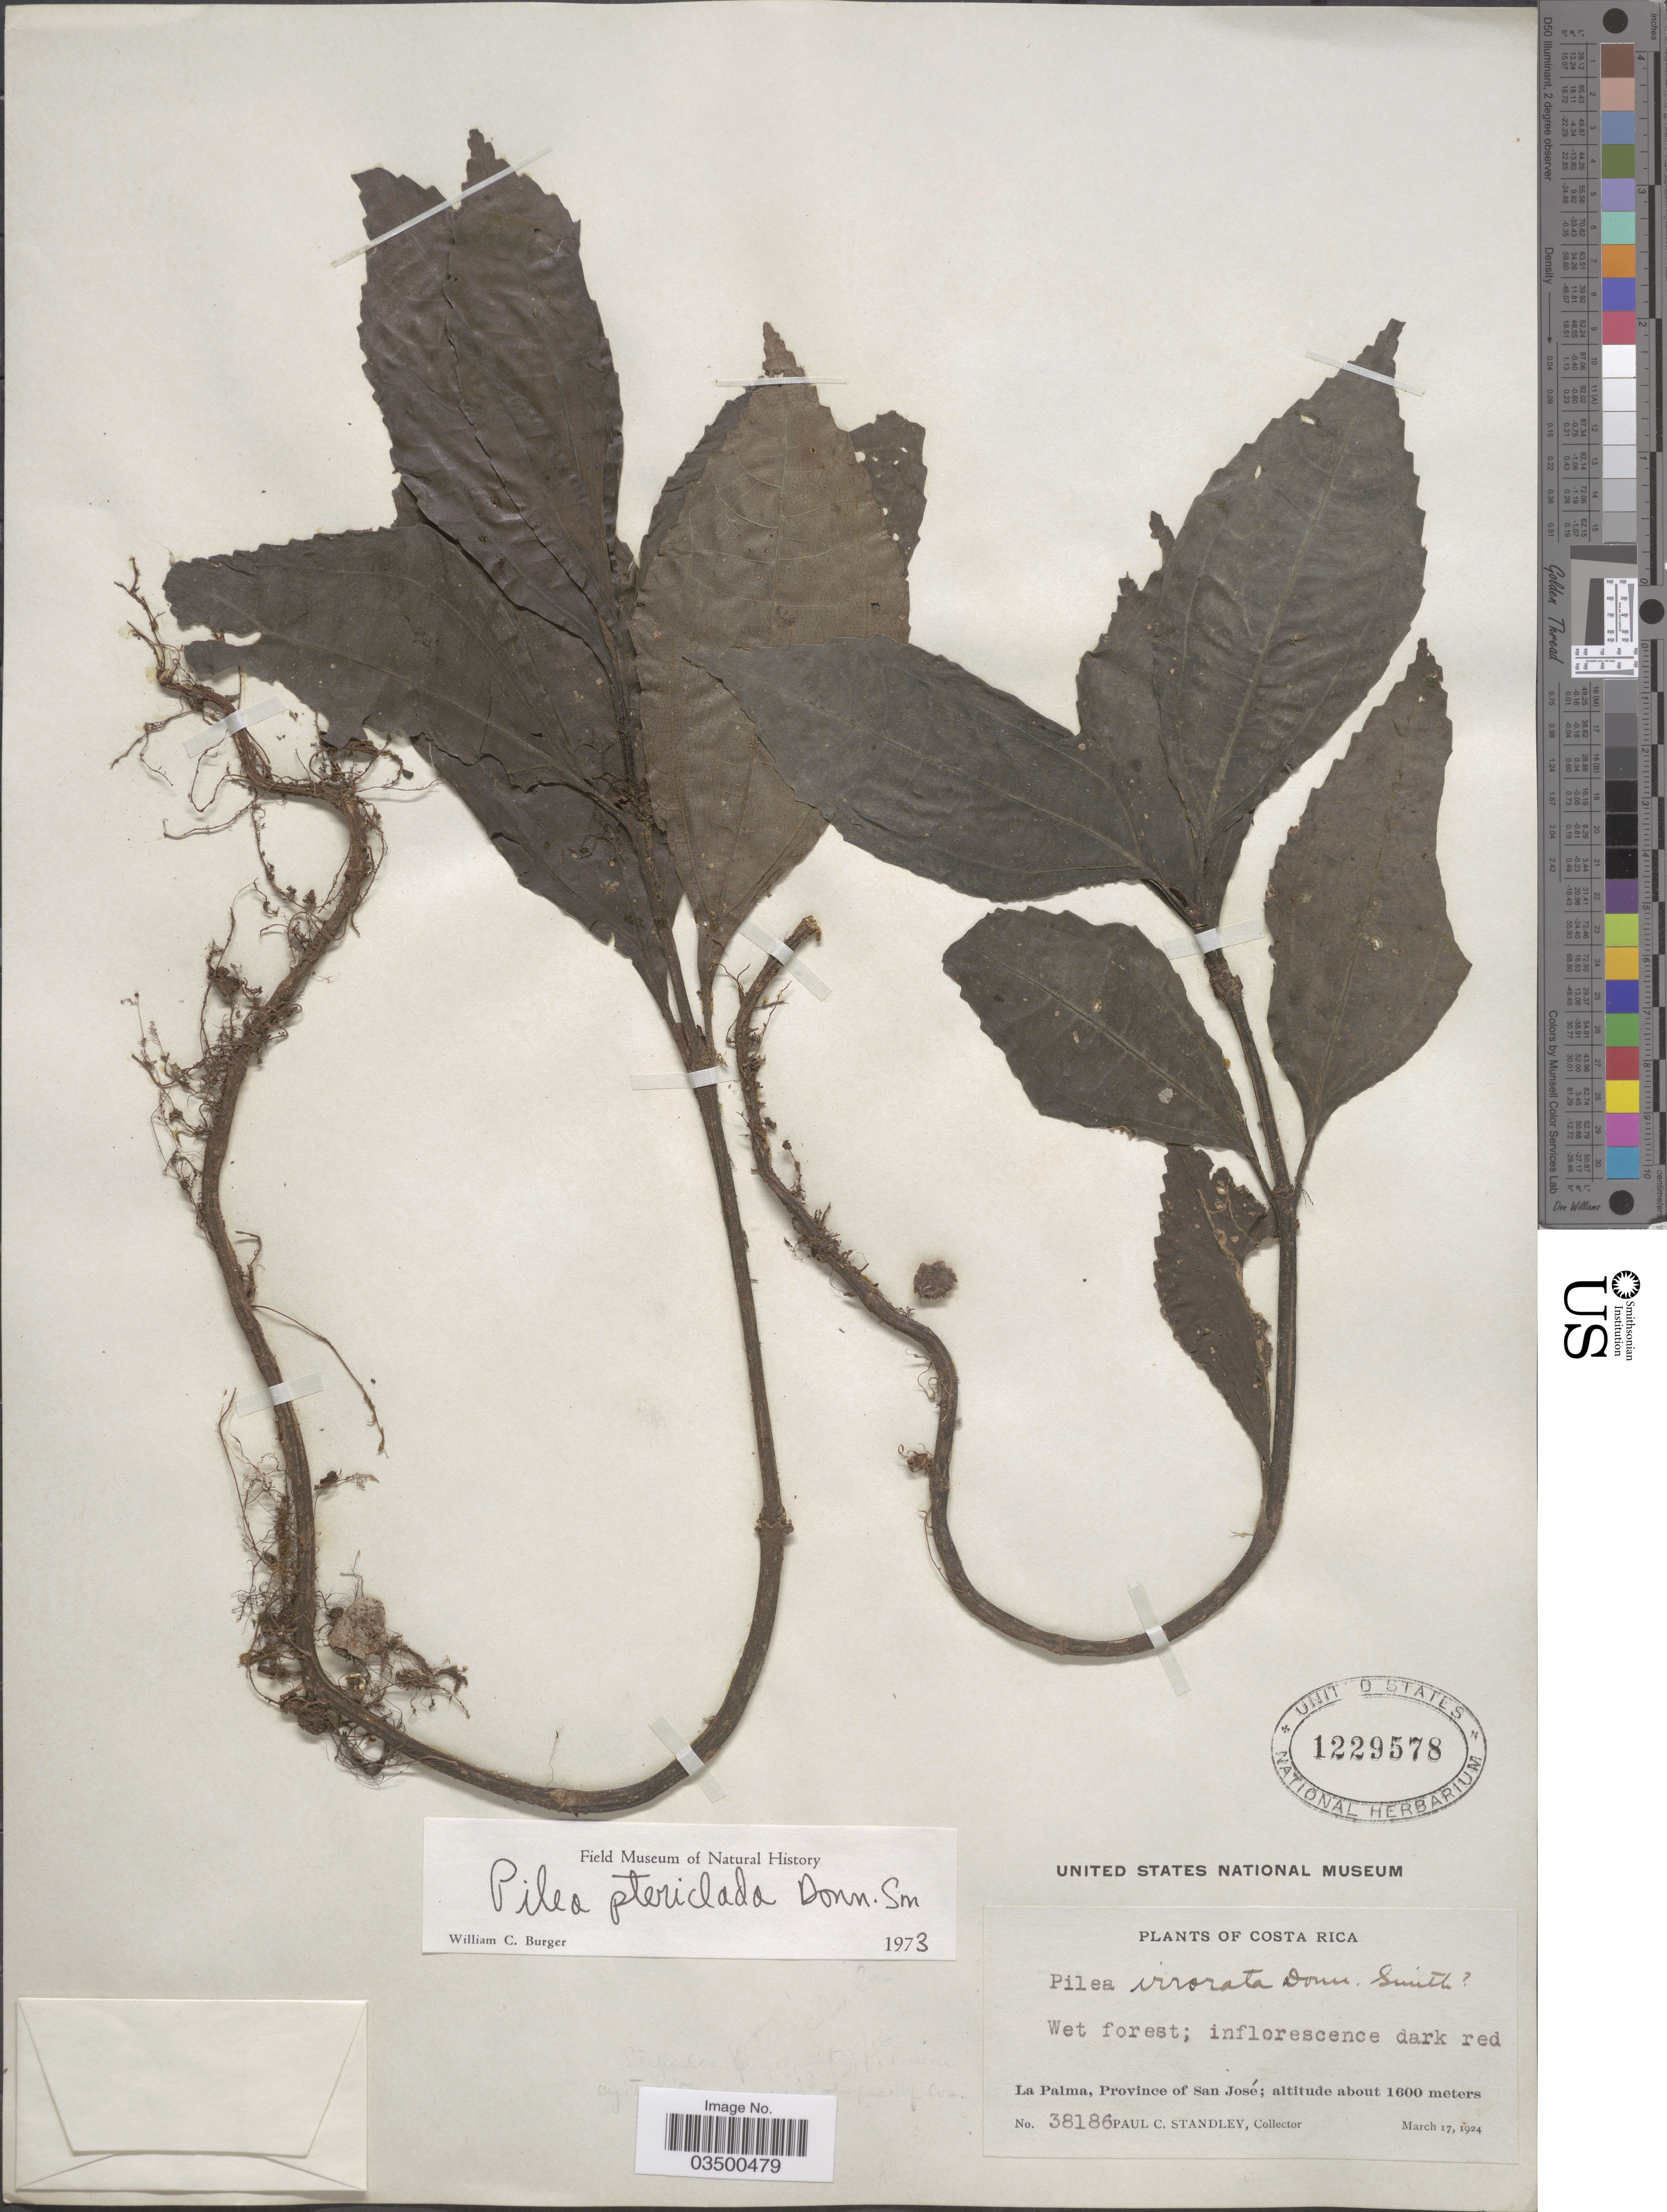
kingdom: Plantae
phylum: Tracheophyta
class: Magnoliopsida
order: Rosales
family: Urticaceae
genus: Pilea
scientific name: Pilea pteropodon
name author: Wedd.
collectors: P. C. Standley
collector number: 38186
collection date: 1924-03-17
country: Costa Rica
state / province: San José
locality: La Palma, Province of San José.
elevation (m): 1600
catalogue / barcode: US 1229578